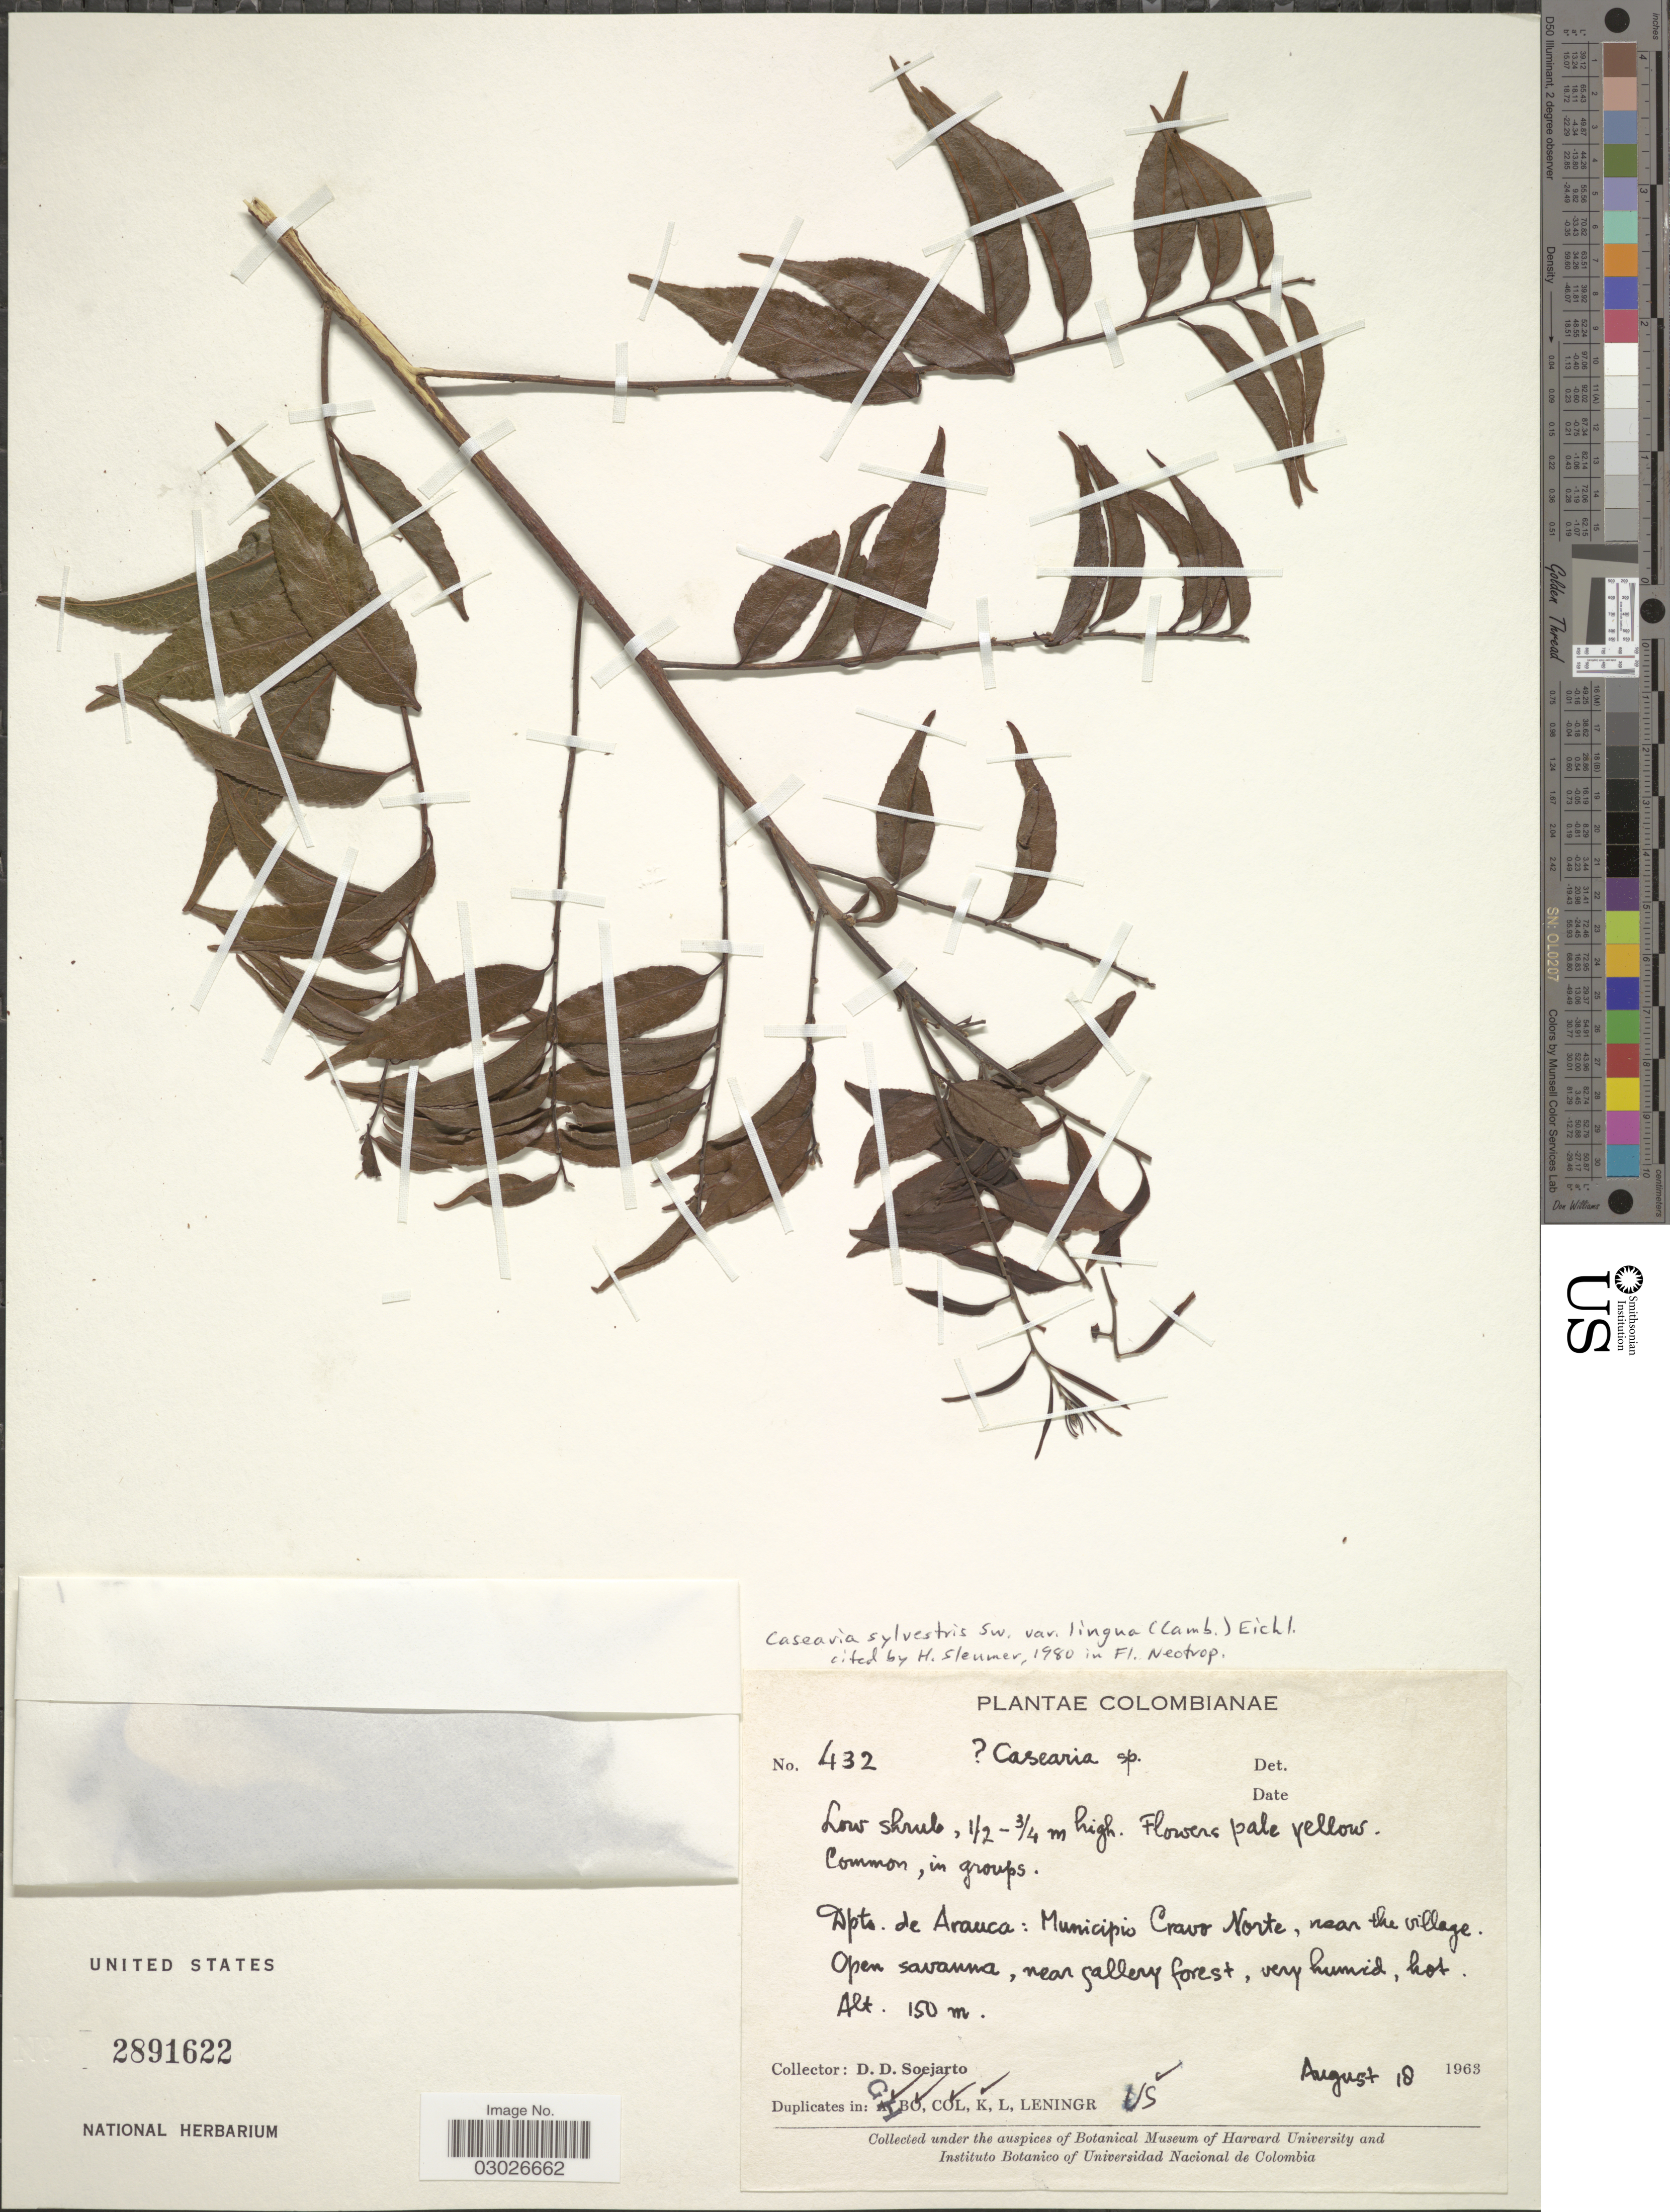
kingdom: Plantae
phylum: Tracheophyta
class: Magnoliopsida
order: Malpighiales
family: Salicaceae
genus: Casearia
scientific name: Casearia sylvestris var. lingua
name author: (Cambess.) Eichler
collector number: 432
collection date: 1963-08-18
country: Colombia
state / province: Arauca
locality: Dpto. de Arauca: Municipio Cravo Norte, near the village.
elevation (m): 150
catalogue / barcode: US 2891622